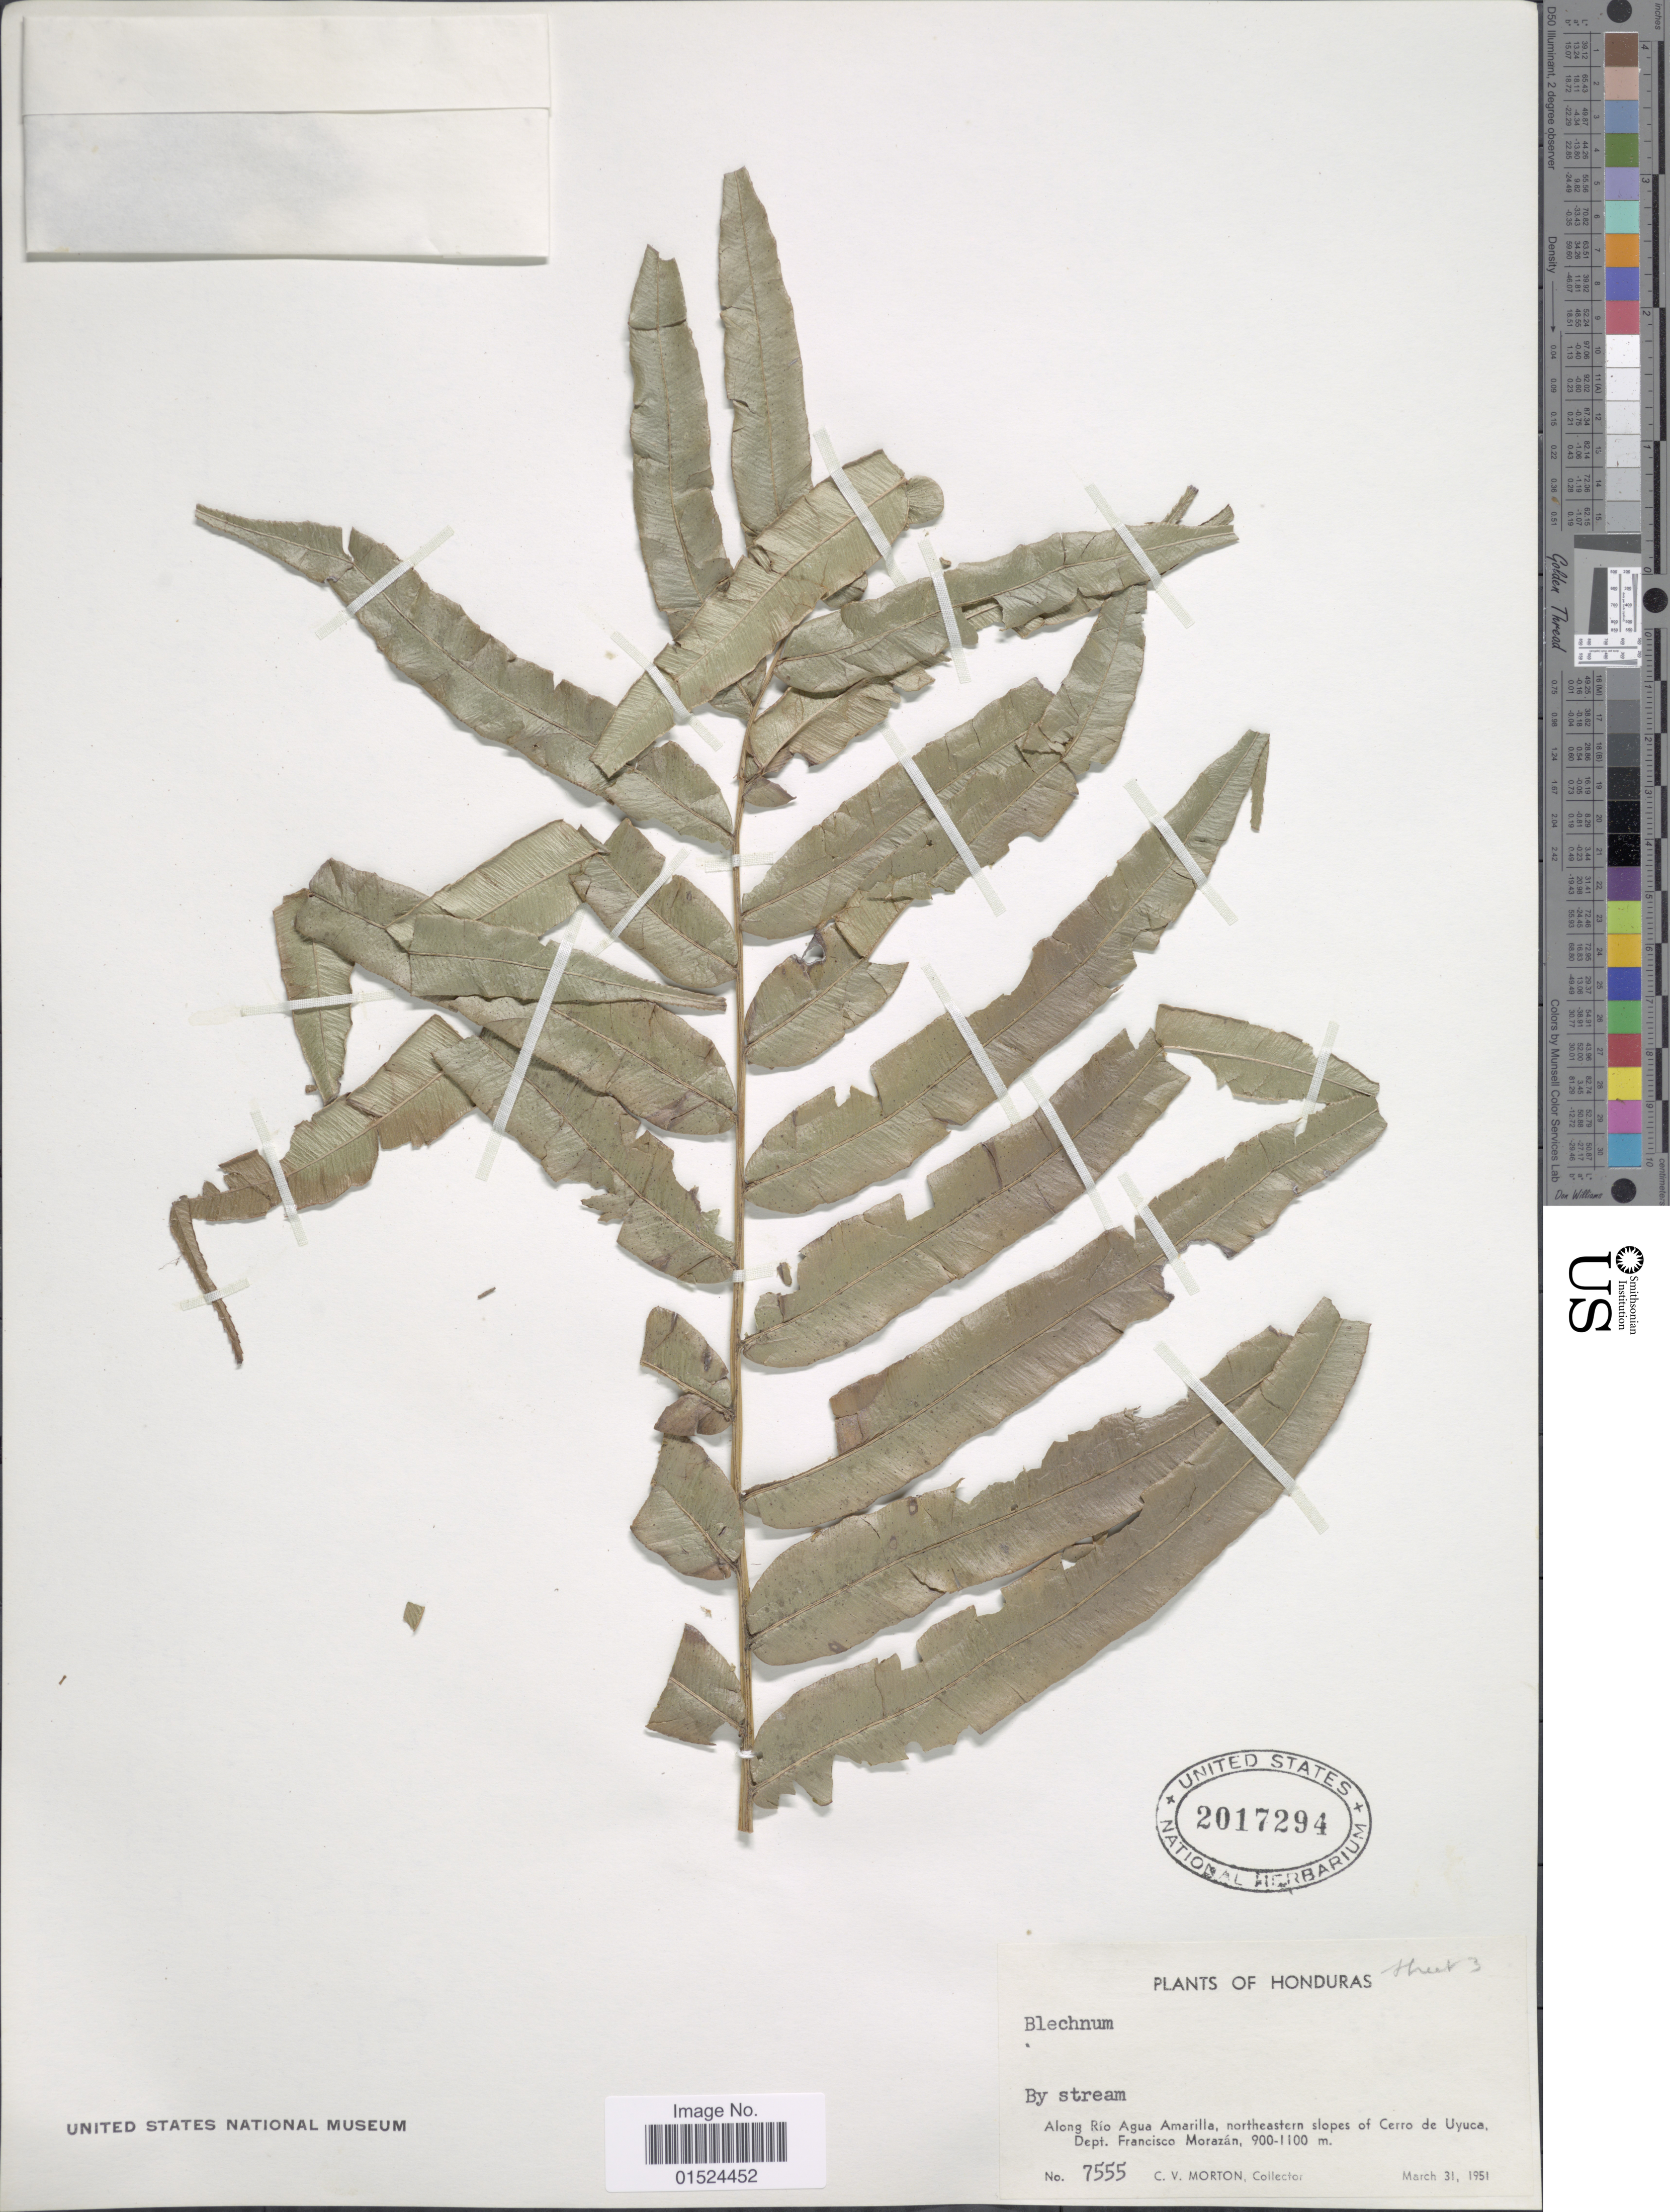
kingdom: Plantae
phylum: Tracheophyta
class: Polypodiopsida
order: Polypodiales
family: Blechnaceae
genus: Blechnum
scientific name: Blechnum schiedeanum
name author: (Schltdl. ex C. Presl) Hieron.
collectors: C. V. Morton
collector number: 7555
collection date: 1951-03-31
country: Honduras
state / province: Fco. Morazán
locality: Along Río Agua Amarilla, northeastern slopes of Cerro de Uyuca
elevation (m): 900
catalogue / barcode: US 2017294